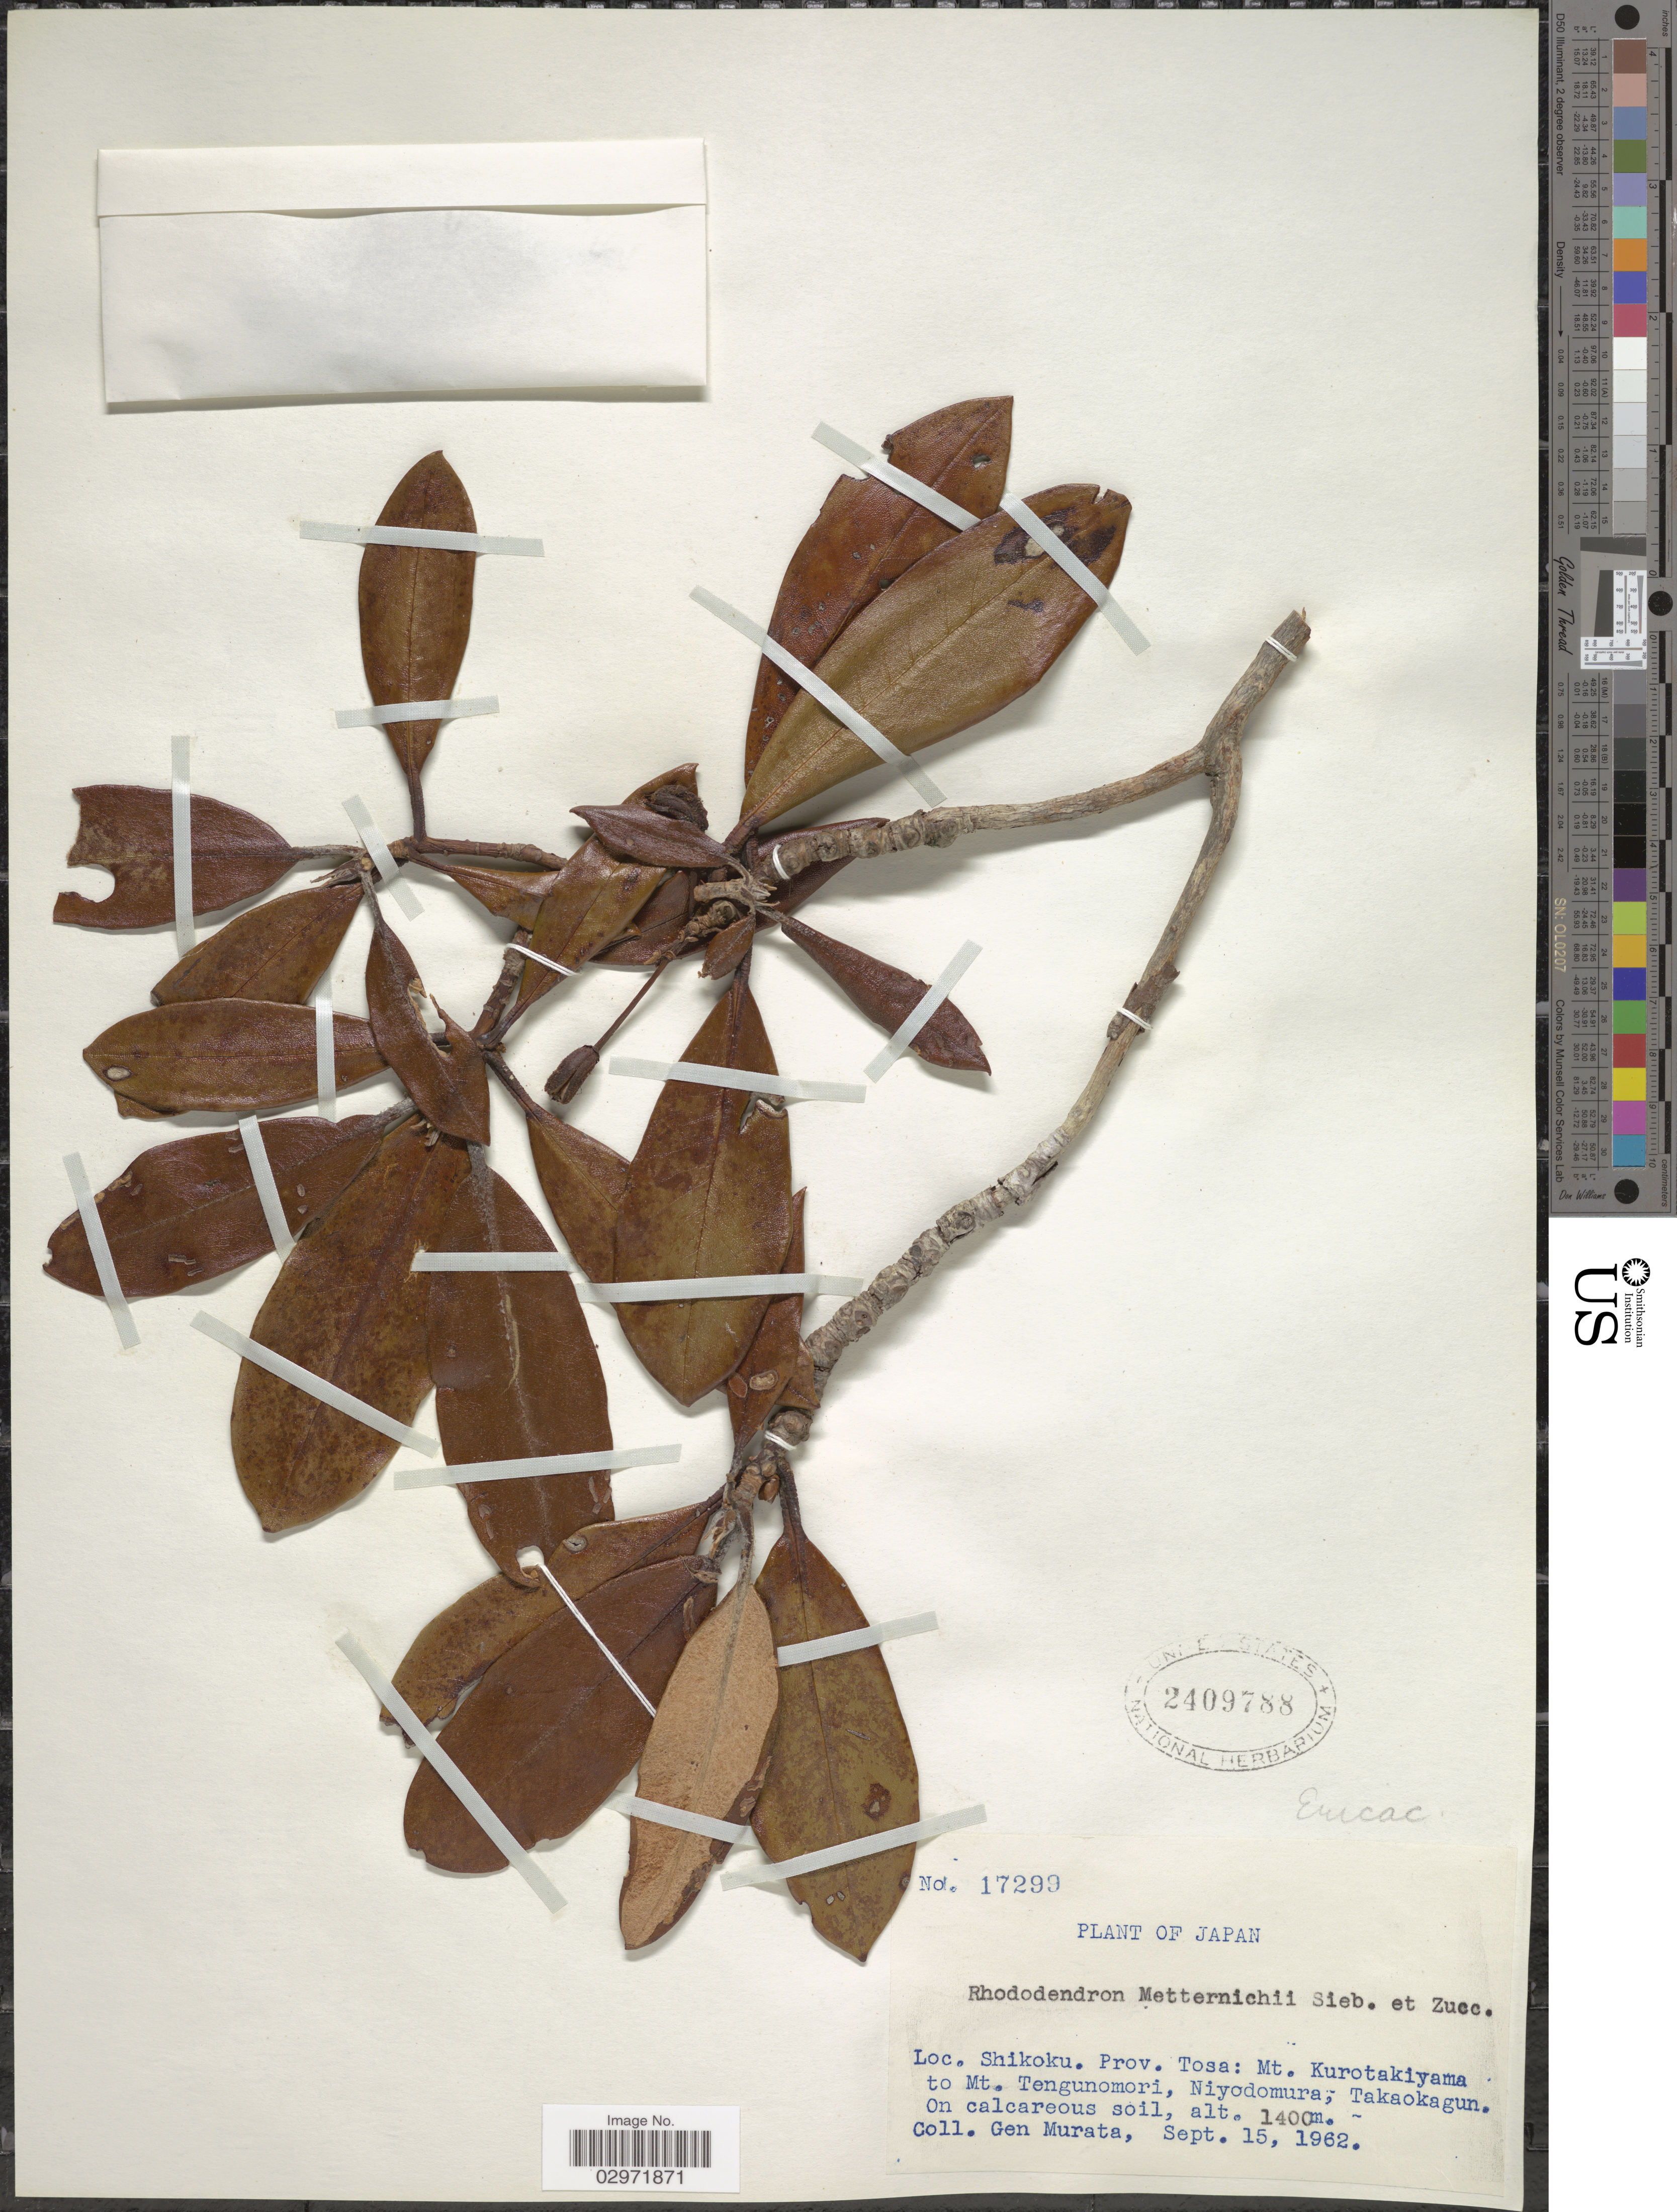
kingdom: Plantae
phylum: Tracheophyta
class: Magnoliopsida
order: Ericales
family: Ericaceae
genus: Rhododendron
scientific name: Rhododendron metternichii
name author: Siebold & Zucc.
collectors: G. Murata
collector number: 17299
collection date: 1962-09-15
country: Japan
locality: Shikoku. Prov. Tosa: Mt. Kurotakiyama to Mt. Tengunomori, Niyodomura, Takaokagun.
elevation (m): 1400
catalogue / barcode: US 2409788